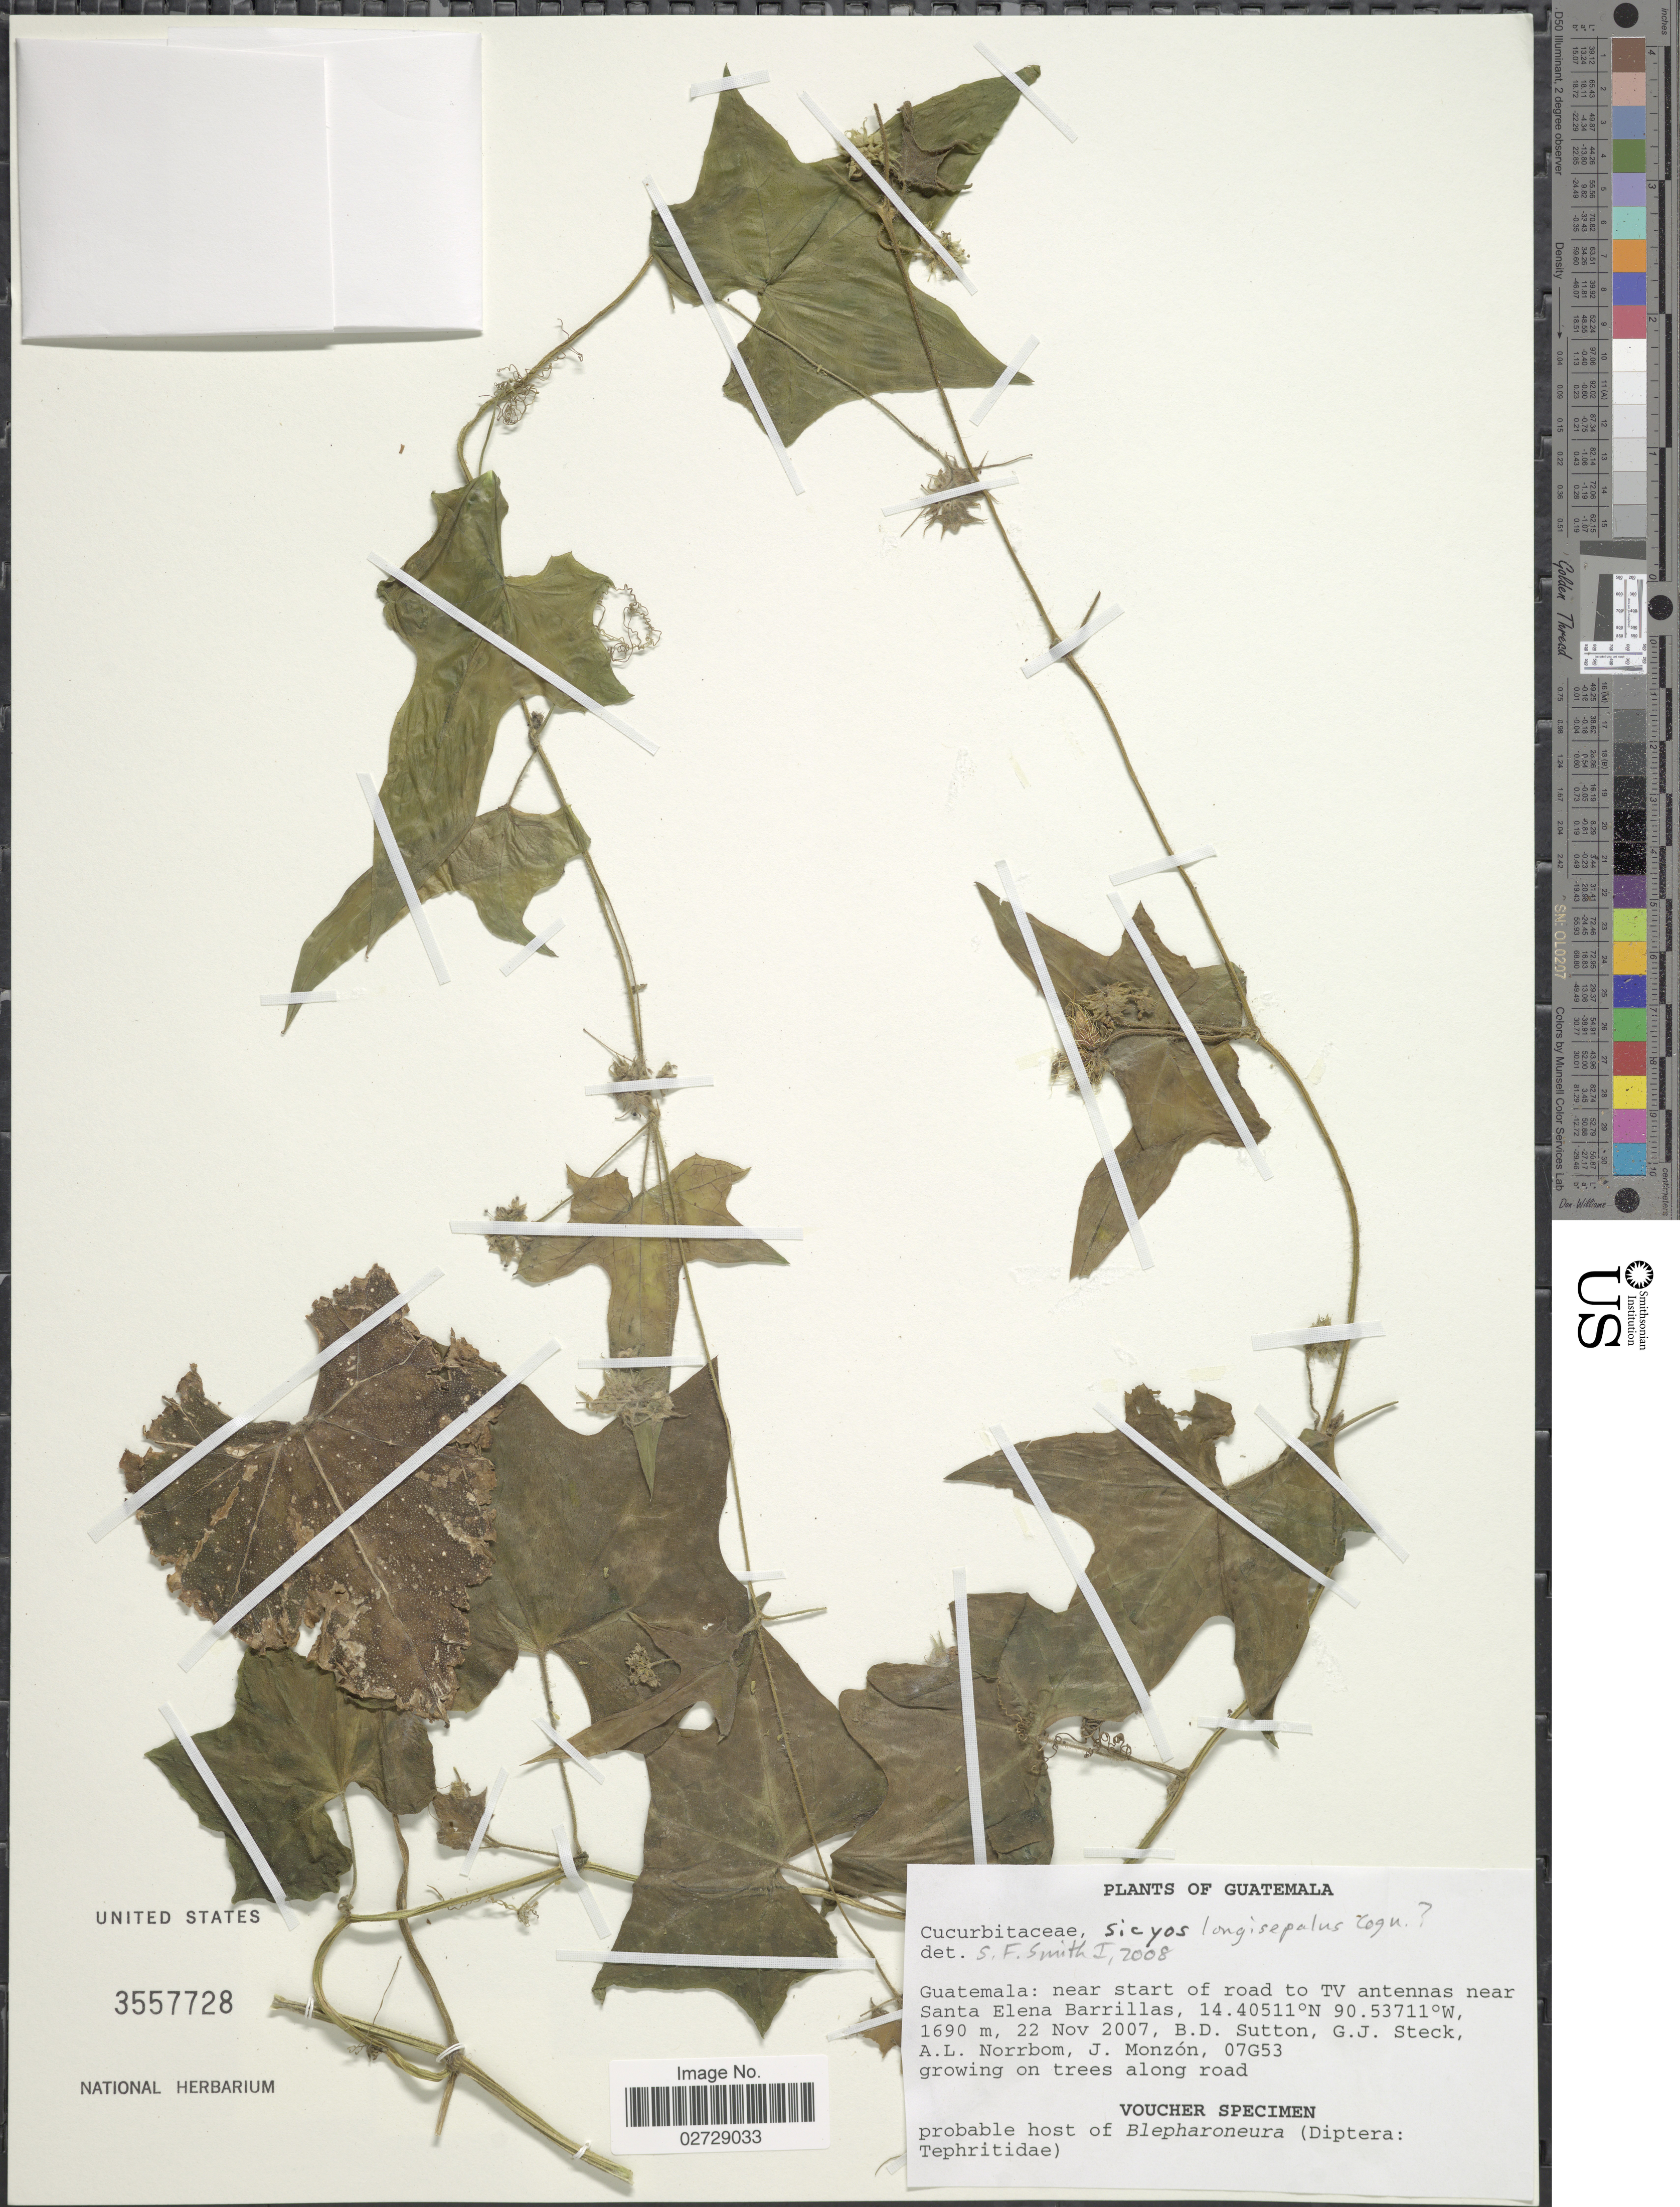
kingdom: Plantae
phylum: Tracheophyta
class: Magnoliopsida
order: Cucurbitales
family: Cucurbitaceae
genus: Sicyos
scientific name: Sicyos longisepalus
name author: Cogn. in Donn. Sm.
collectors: B. Sutton, G. Steck, A. L. Norrbom & J. Monzon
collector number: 07G53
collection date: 2007-11-22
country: Guatemala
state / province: Guatemala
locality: Near start of road to TV antennas near Santa Elena Barrillas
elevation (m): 1690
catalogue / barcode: US 3557728